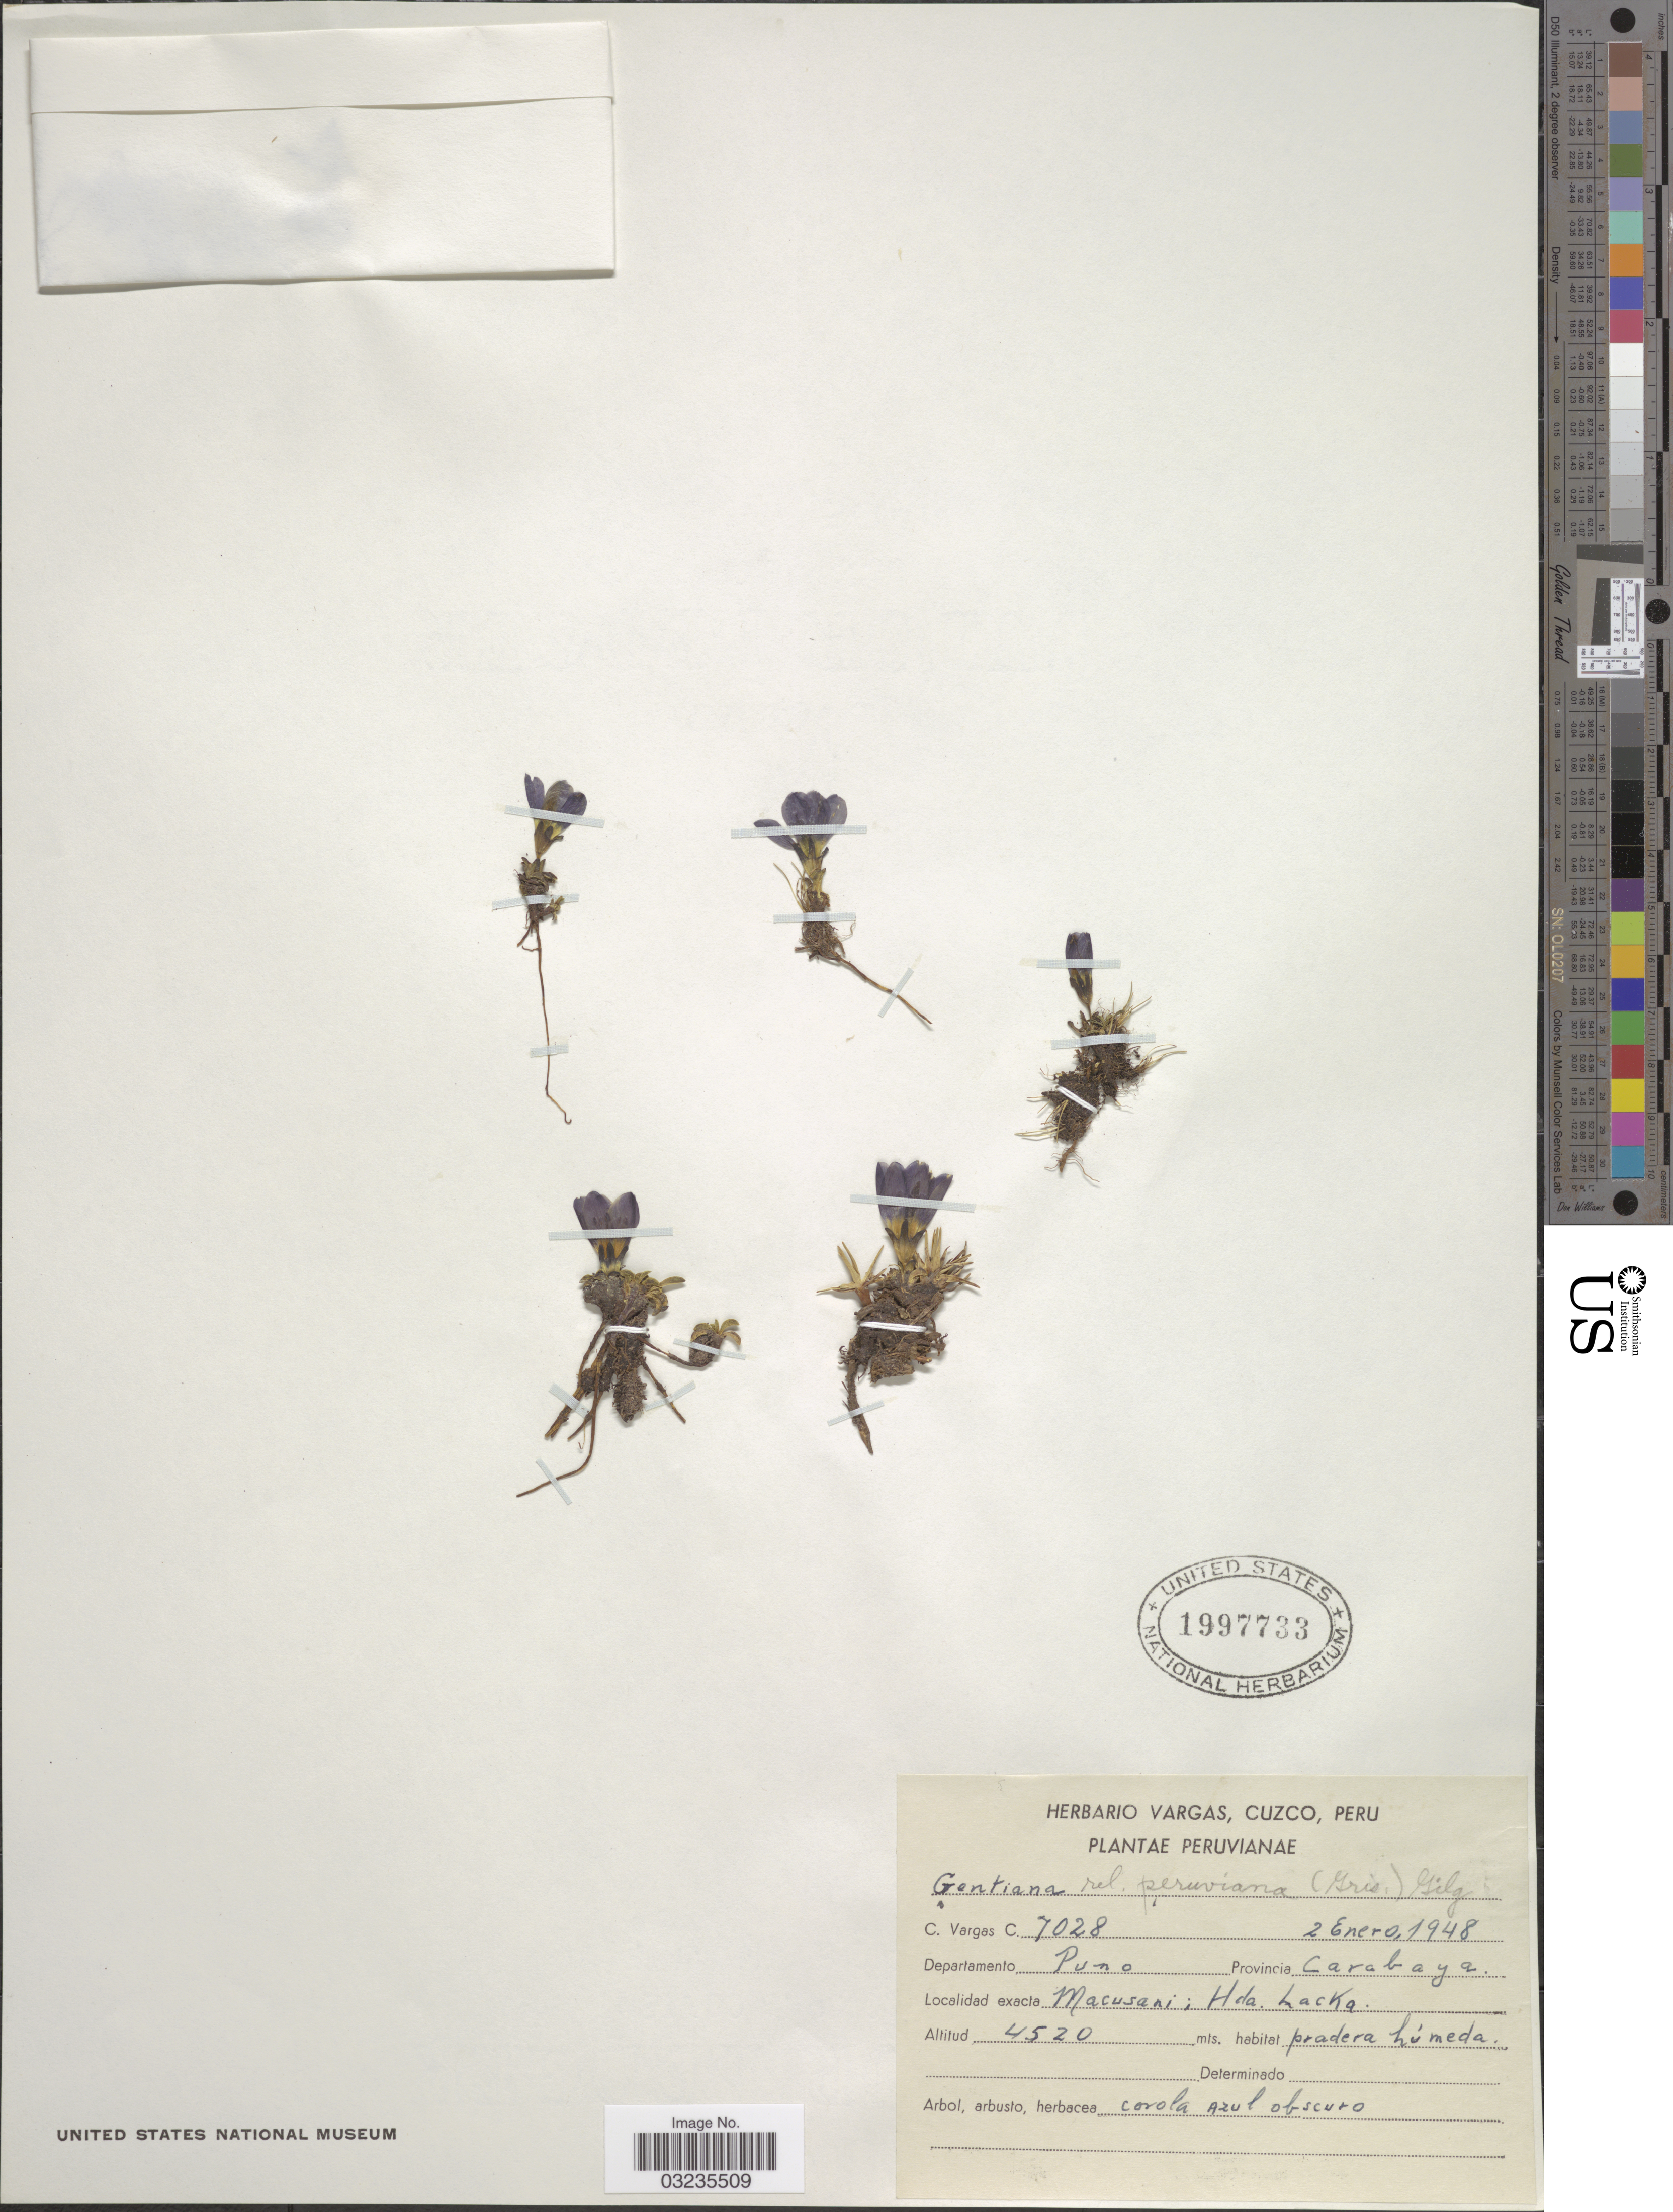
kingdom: Plantae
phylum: Tracheophyta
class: Magnoliopsida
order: Gentianales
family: Gentianaceae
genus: Gentiana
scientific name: Gentiana peruviana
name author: (Griseb.) Gilg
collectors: C. Vargas Calderón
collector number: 7028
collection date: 1948-01-02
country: Peru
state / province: Puno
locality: Departamento Puno. Provincia Carabaya. Macusani; Hda. Lacka.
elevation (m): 4520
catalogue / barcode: US 1997733